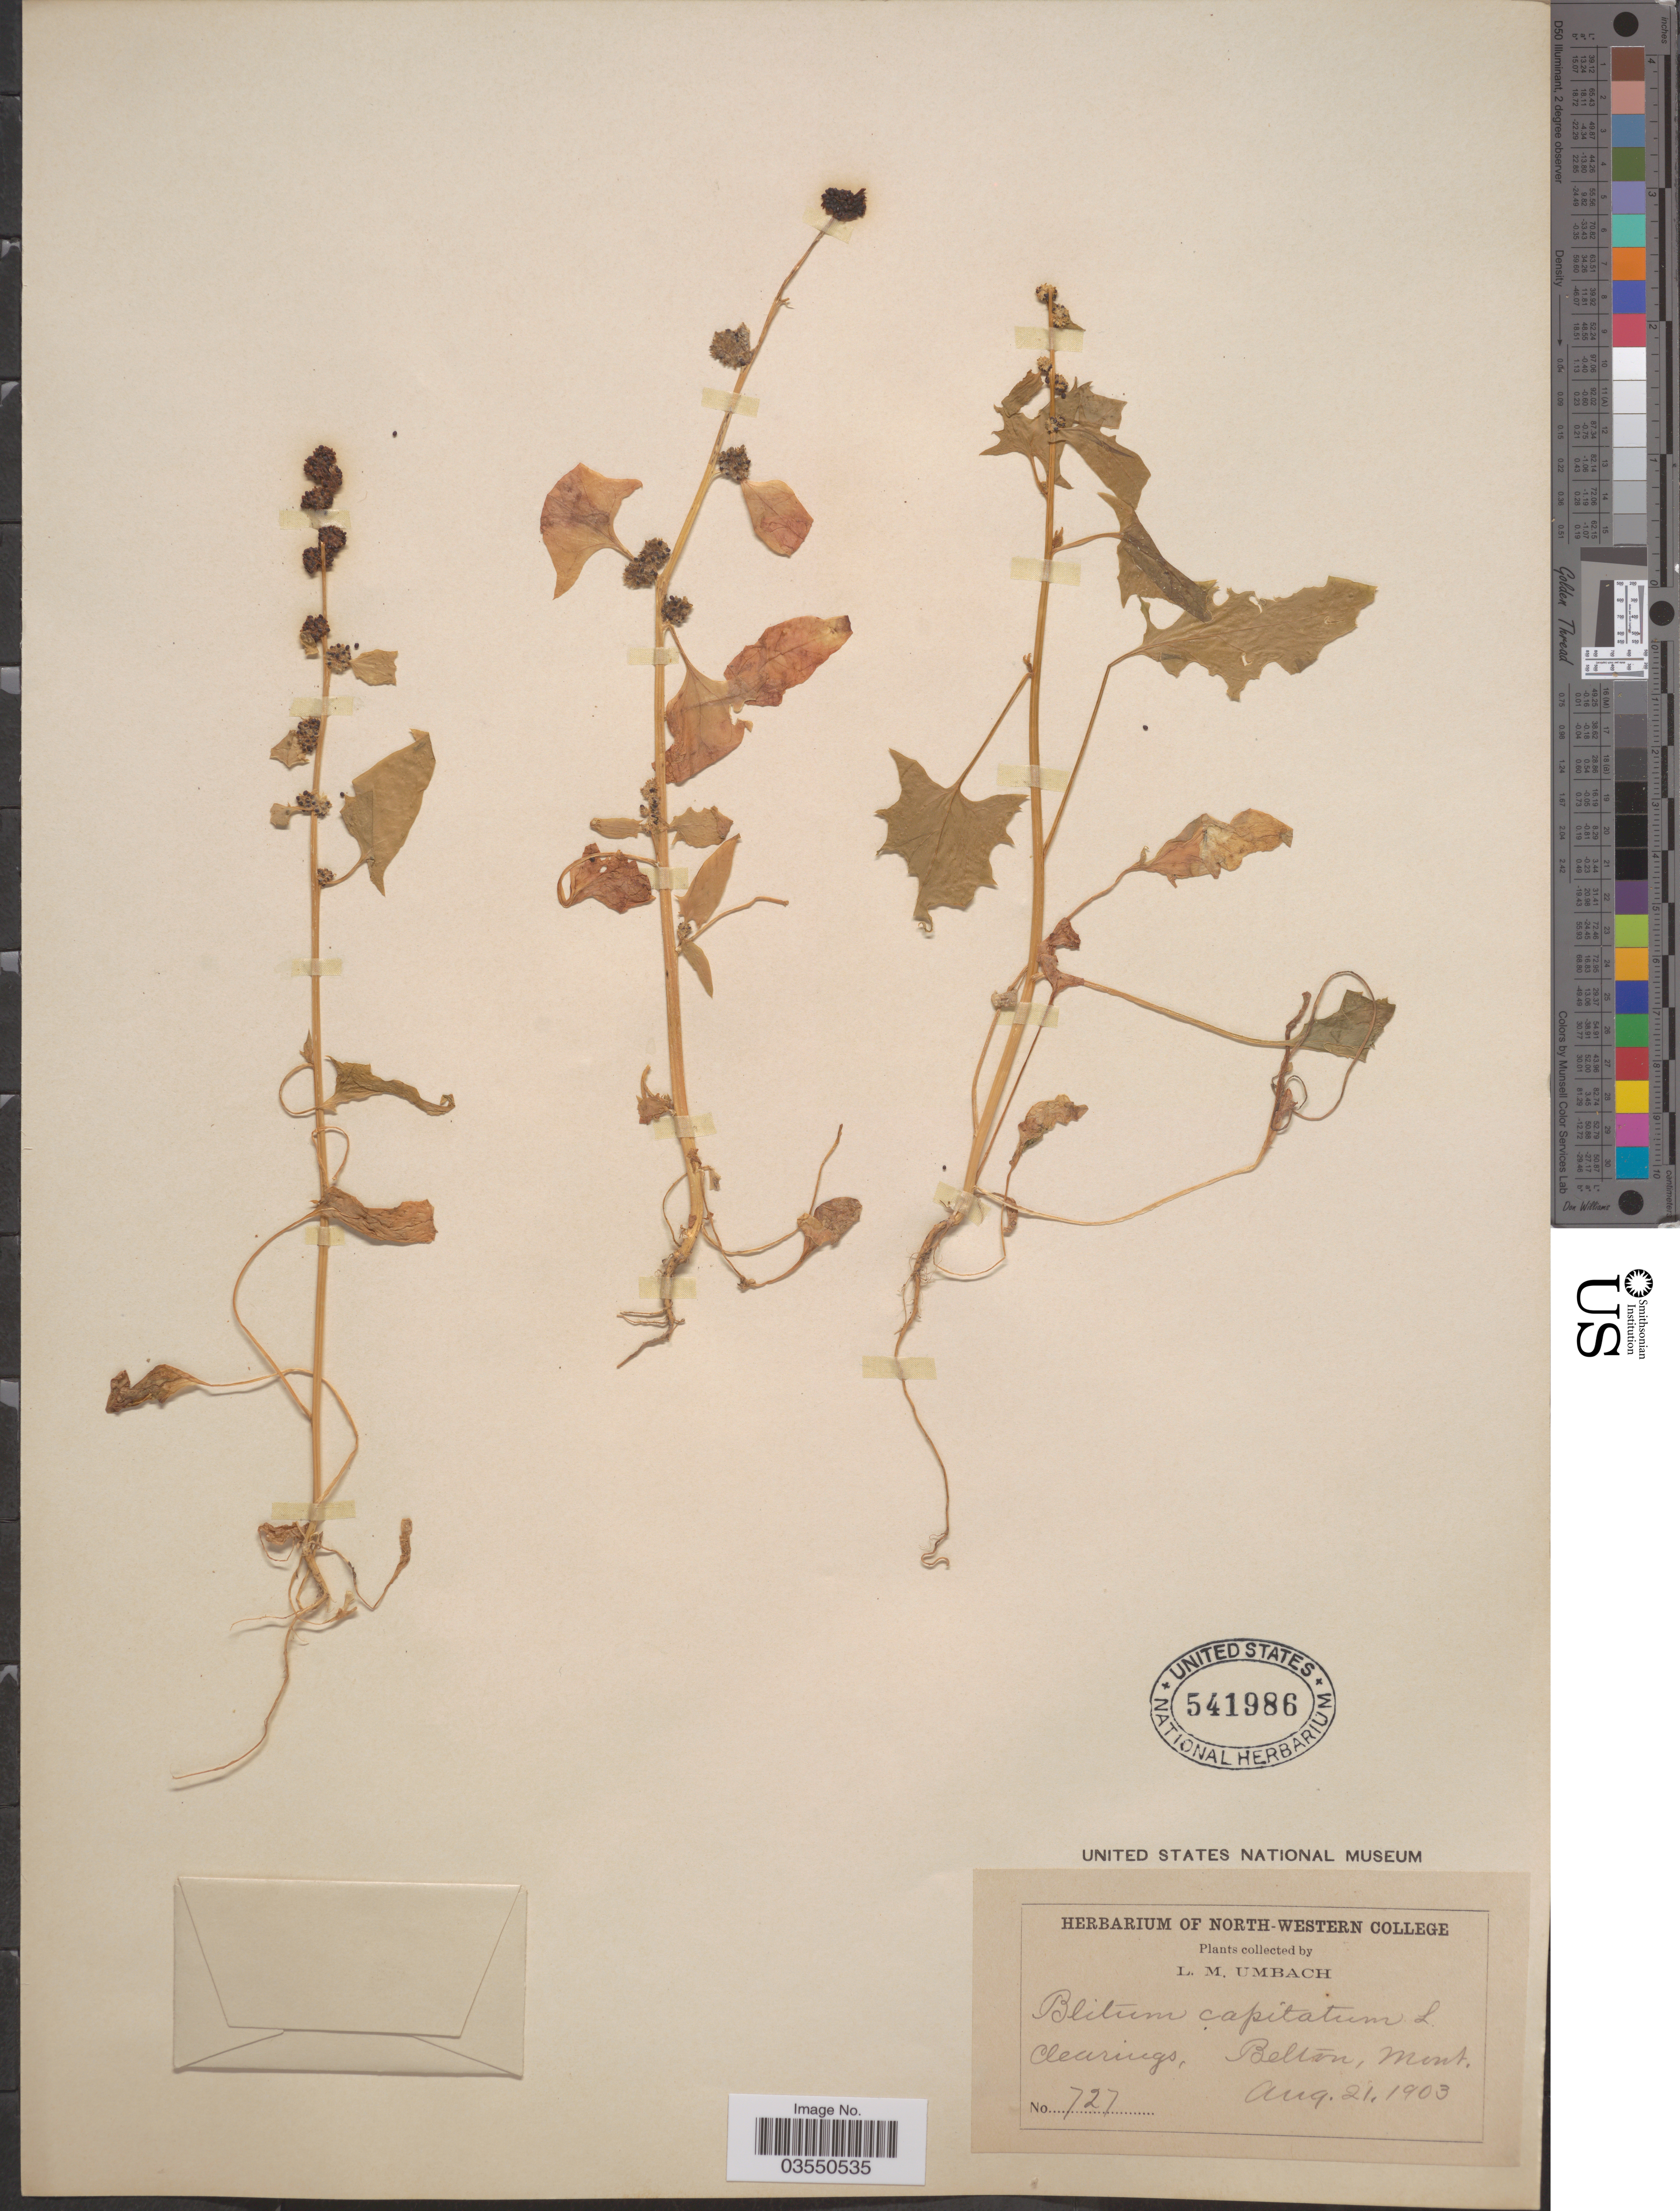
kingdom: Plantae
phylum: Tracheophyta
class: Magnoliopsida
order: Caryophyllales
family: Amaranthaceae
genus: Blitum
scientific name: Blitum capitatum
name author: L.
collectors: L. M. Umbach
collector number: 727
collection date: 1903-08-21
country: United States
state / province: Montana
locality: Clearings, Belton.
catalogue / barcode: US 541986